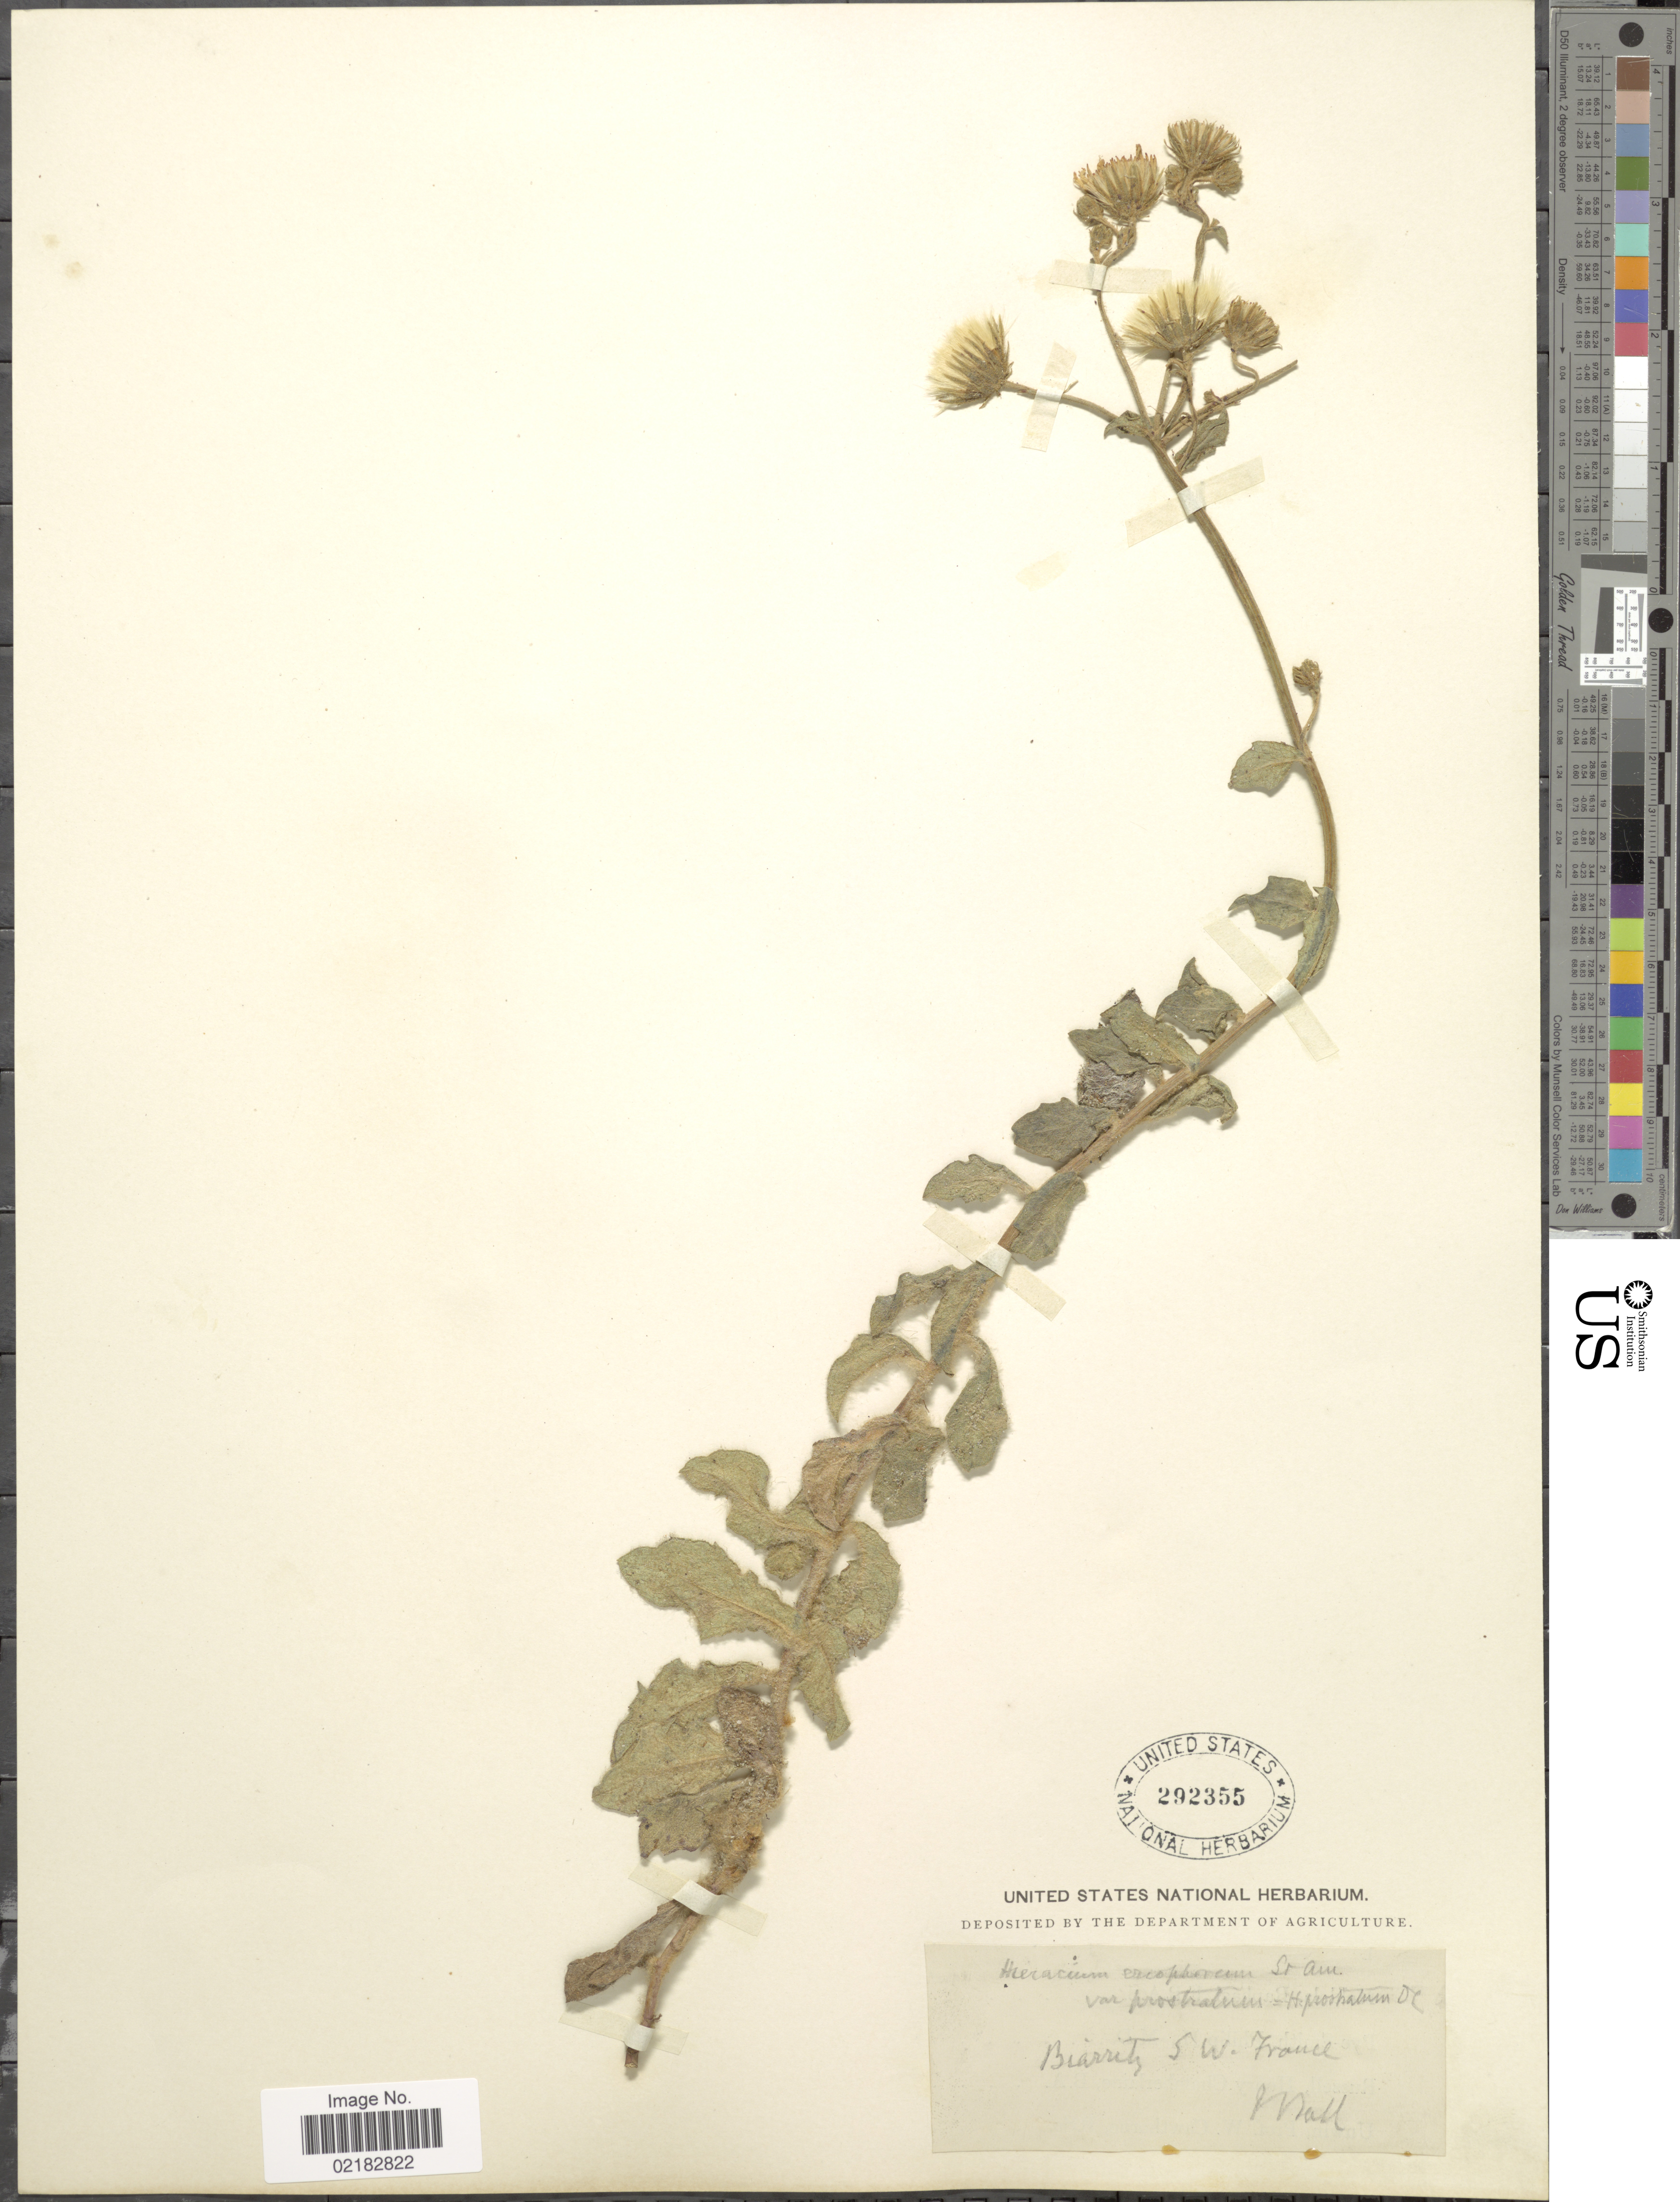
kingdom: Plantae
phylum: Tracheophyta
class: Magnoliopsida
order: Asterales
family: Asteraceae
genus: Hieracium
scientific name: Hieracium eriophorum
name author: St.-Amans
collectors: J. Ball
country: France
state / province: Nouvelle-Aquitaine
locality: Biarritz, S.W. France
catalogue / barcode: US 292355